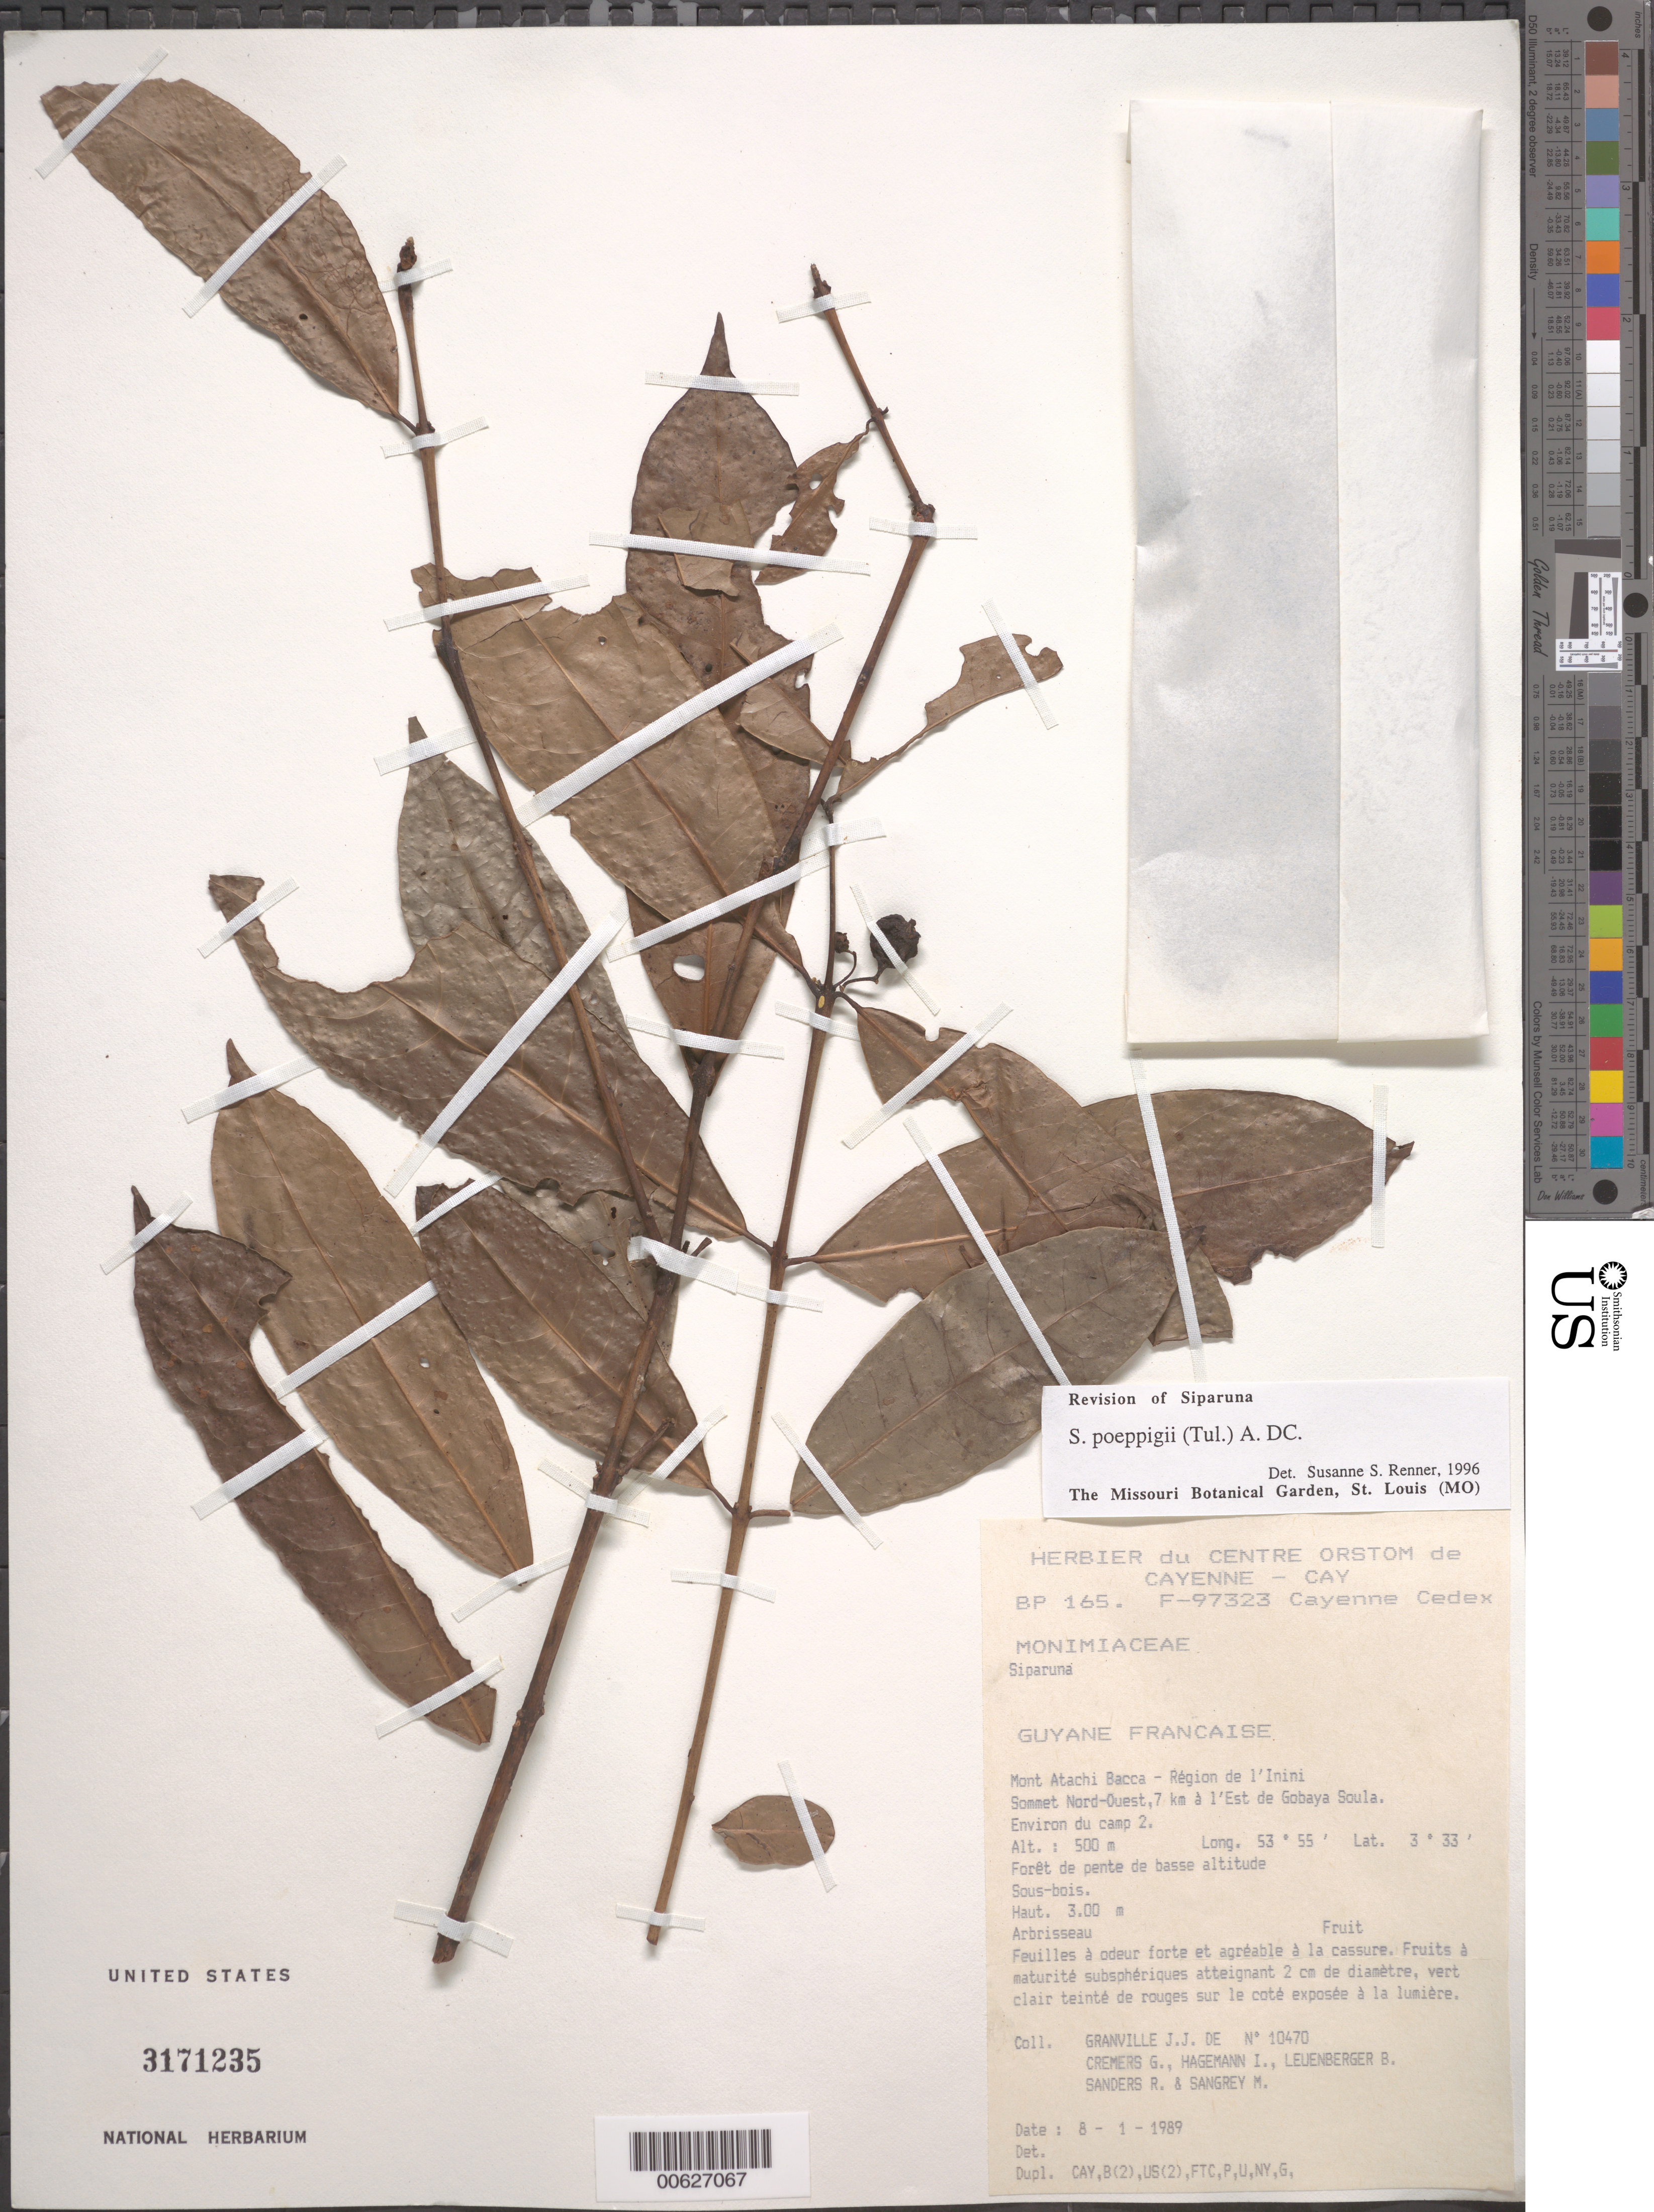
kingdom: Plantae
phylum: Tracheophyta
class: Magnoliopsida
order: Laurales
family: Siparunaceae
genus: Siparuna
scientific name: Siparuna poeppigii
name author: (Tul.) A. DC.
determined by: Renner, S. S.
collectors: J.-J. de Granville, G. Cremers, J. Hagemann, B. E. Leuenberger & M. S. Sangrey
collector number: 10470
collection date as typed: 8-Jan-89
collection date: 1989-01-08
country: French Guiana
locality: Mont Atachi Bacca, région de l'Inini; sommet NO, 7 km a l'Est de Gobaya Soula. Environ du camp 2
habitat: Foret de pente de basse altitude. Sous-bois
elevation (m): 500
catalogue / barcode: US 3171235